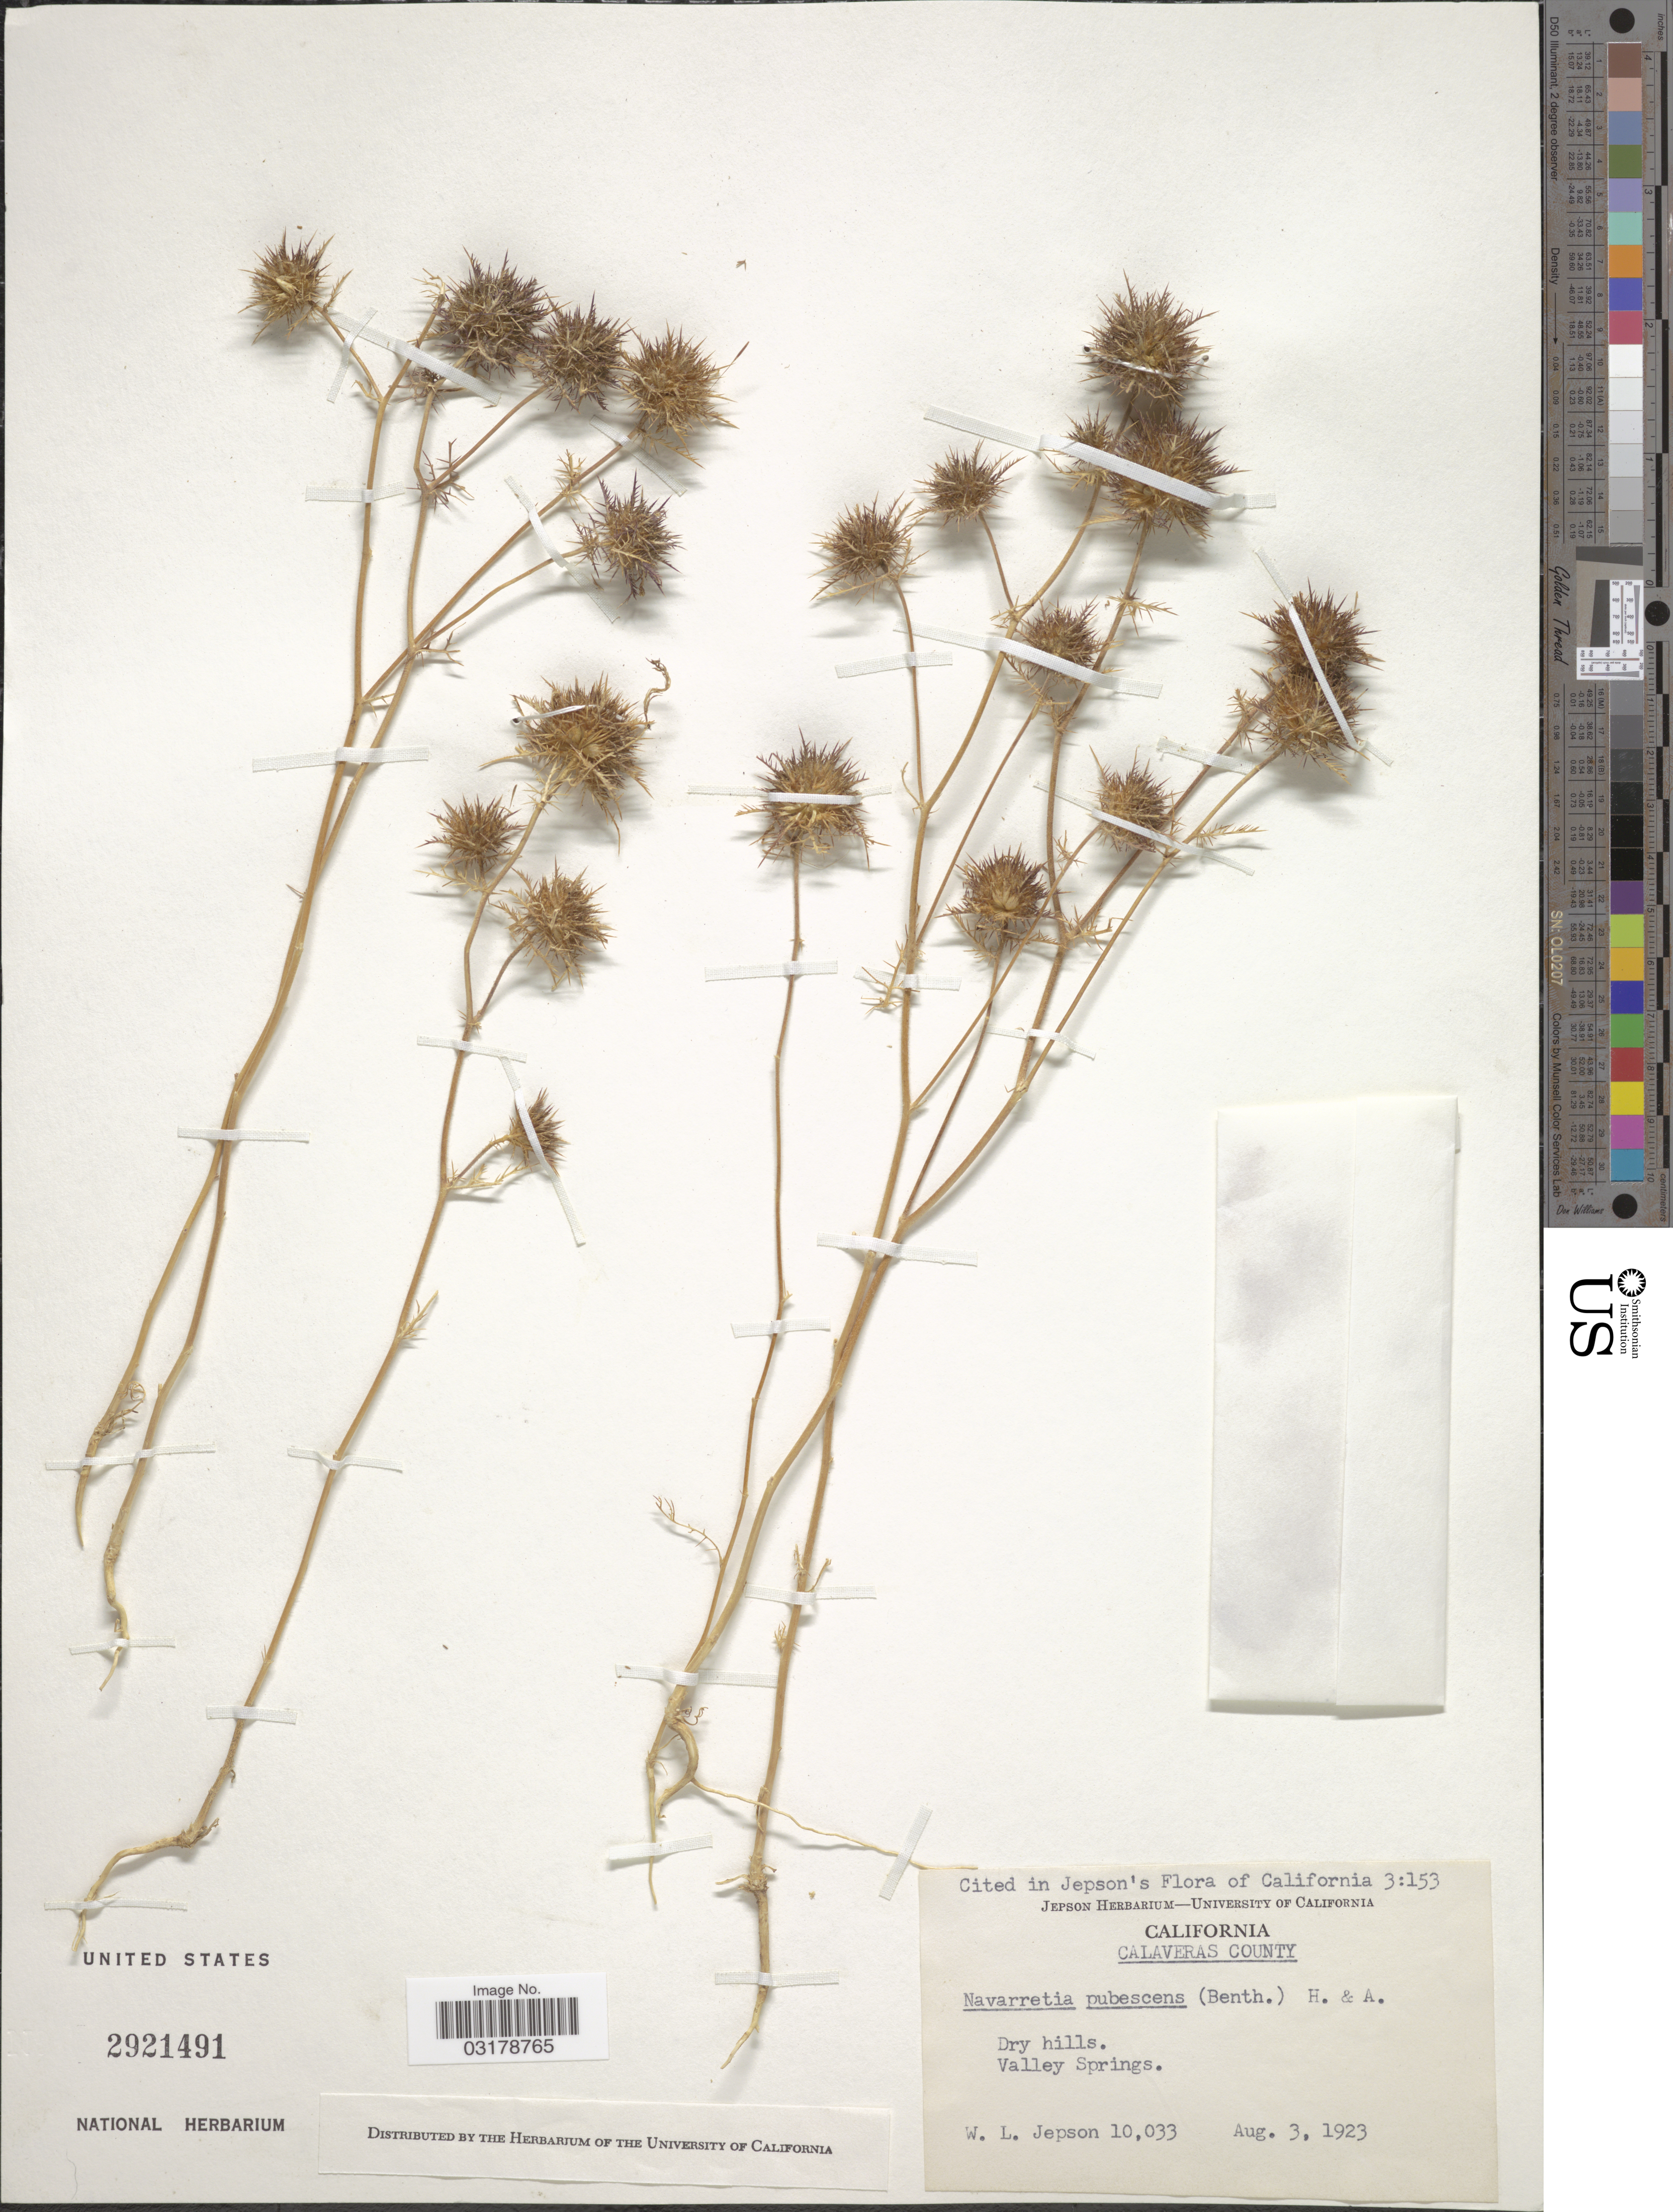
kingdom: Plantae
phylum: Tracheophyta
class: Magnoliopsida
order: Ericales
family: Polemoniaceae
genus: Navarretia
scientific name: Navarretia pubescens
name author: (Benth.) Hook. & Arn.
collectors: W. L. Jepson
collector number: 10033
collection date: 1923-08-03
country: United States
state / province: California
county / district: Calaveras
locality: Calaveras County. Valley Springs.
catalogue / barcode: US 2921491